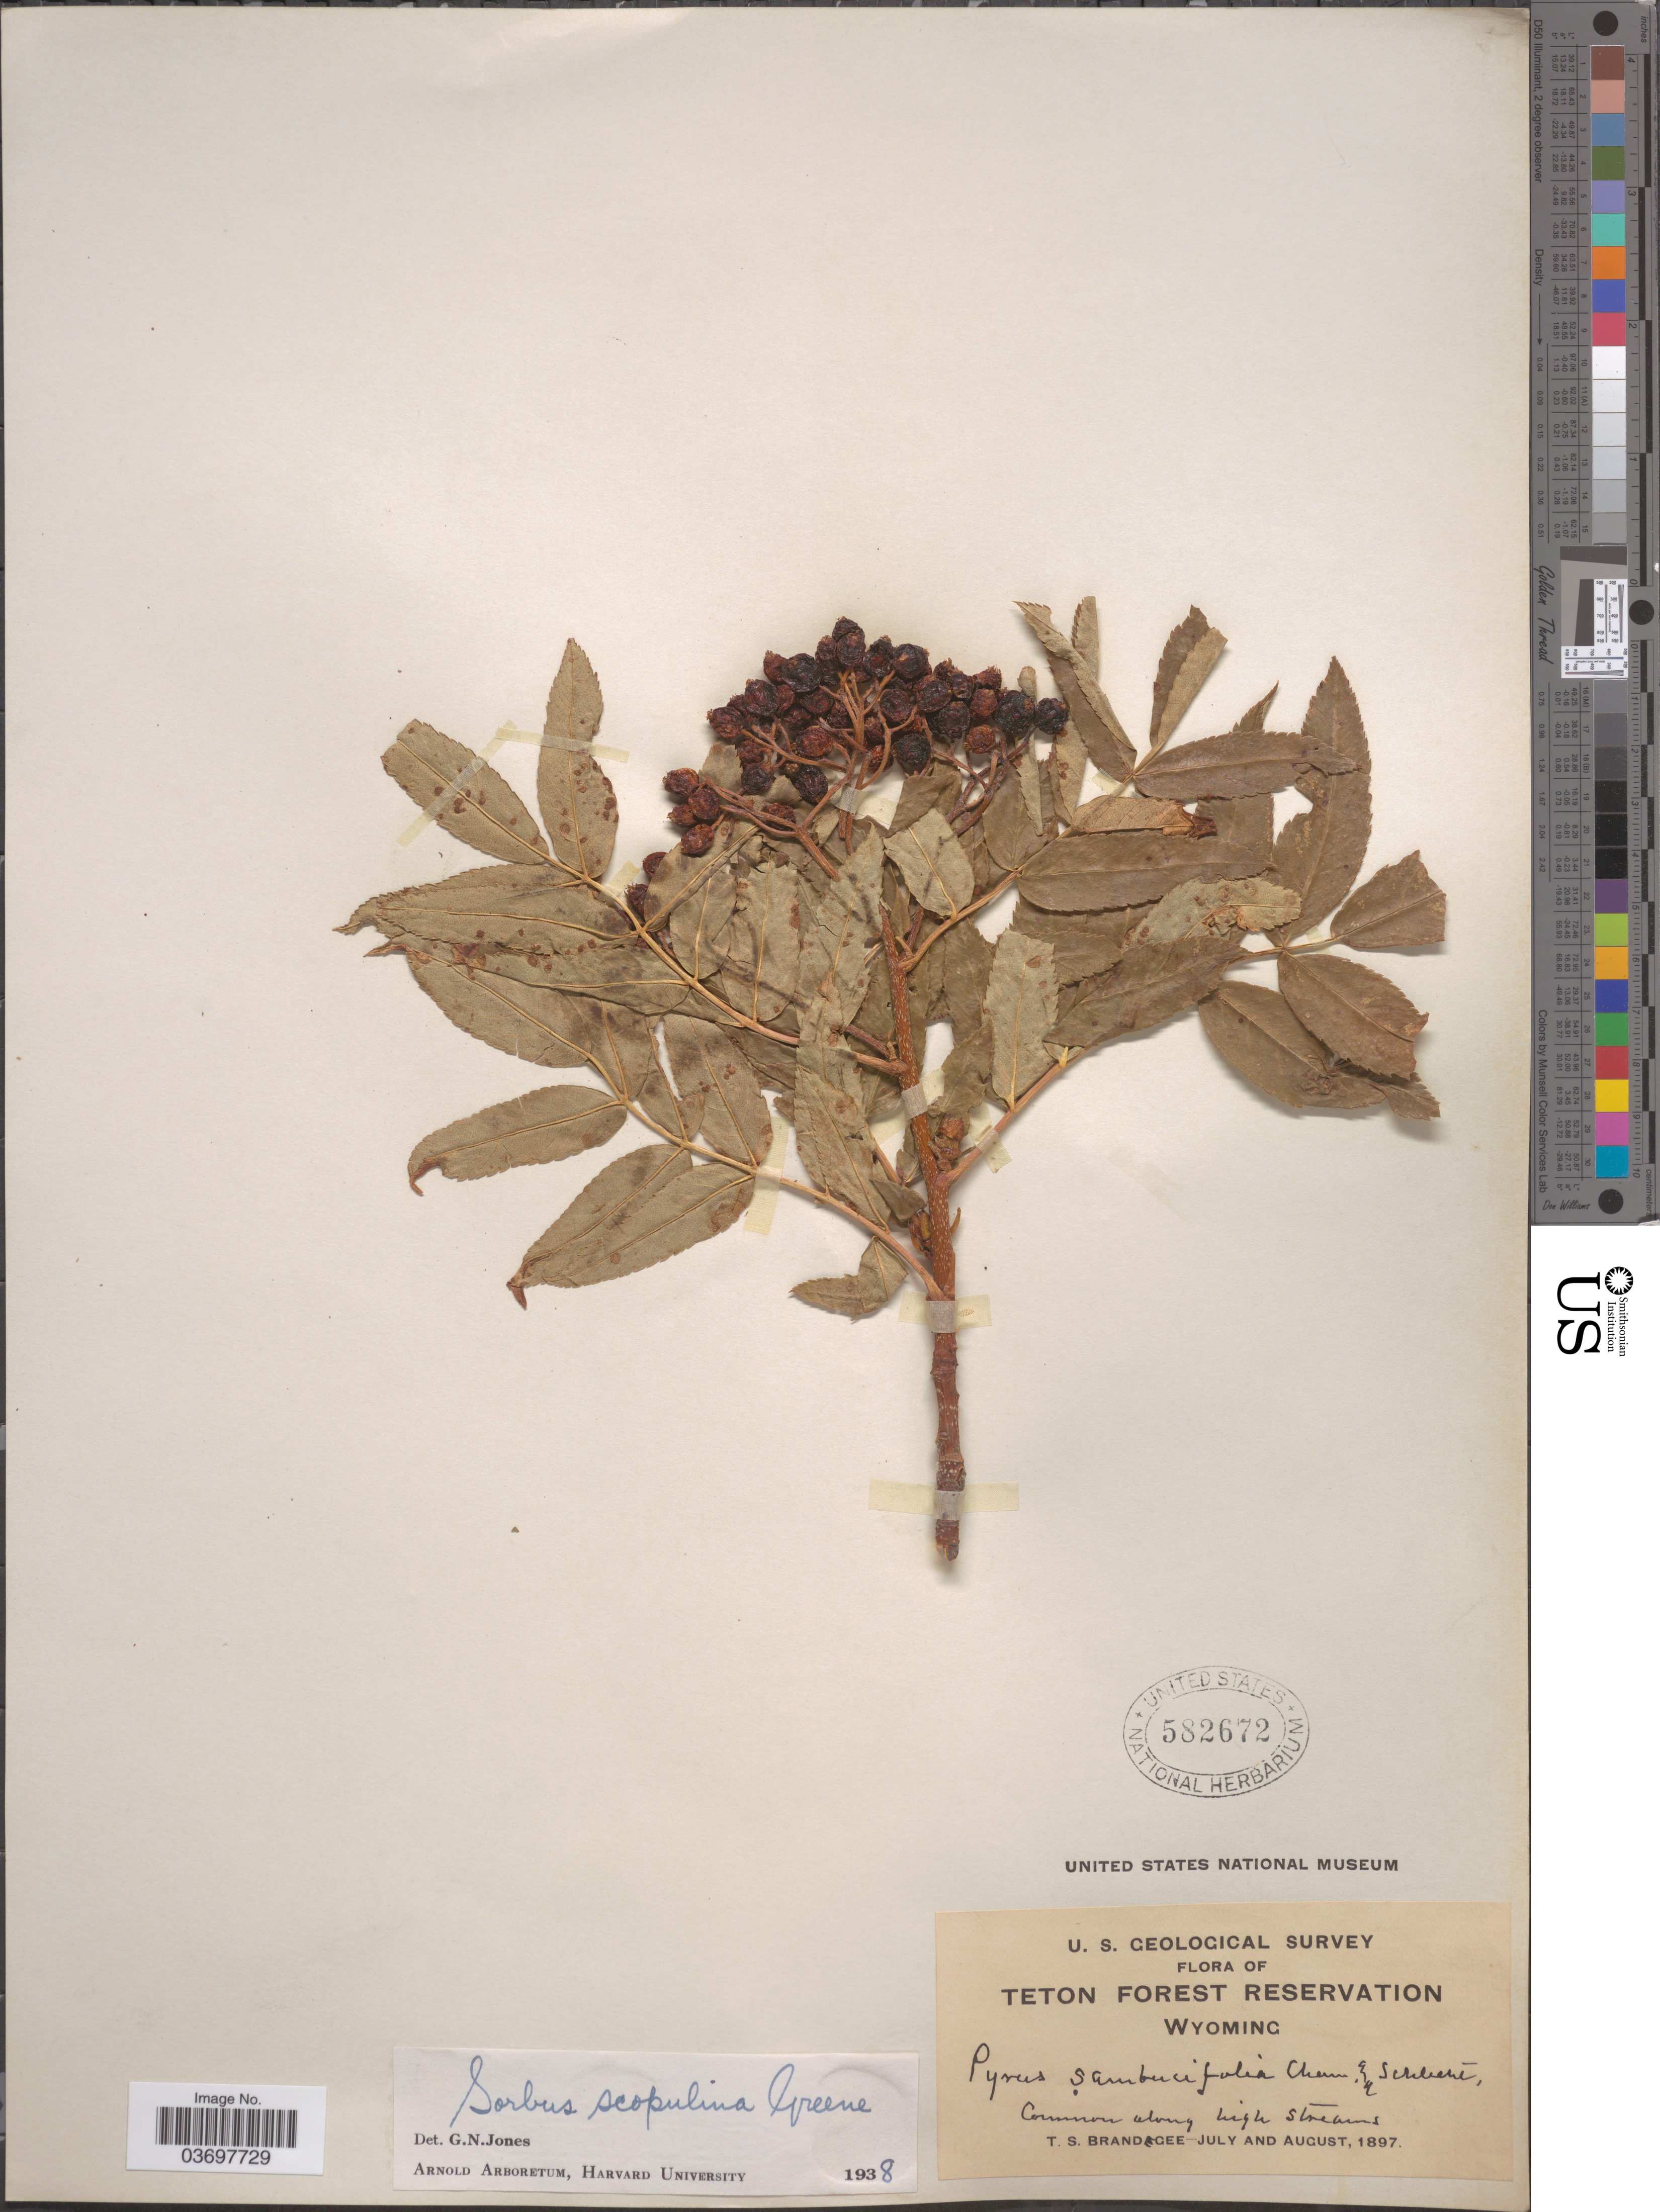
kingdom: Plantae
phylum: Tracheophyta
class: Magnoliopsida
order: Rosales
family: Rosaceae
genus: Sorbus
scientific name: Sorbus scopulina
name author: Greene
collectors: T. S. Brandegee (herbarium)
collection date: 1897-07/1897-08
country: United States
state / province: Wyoming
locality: Teton Forest Reservation.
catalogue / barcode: US 582672